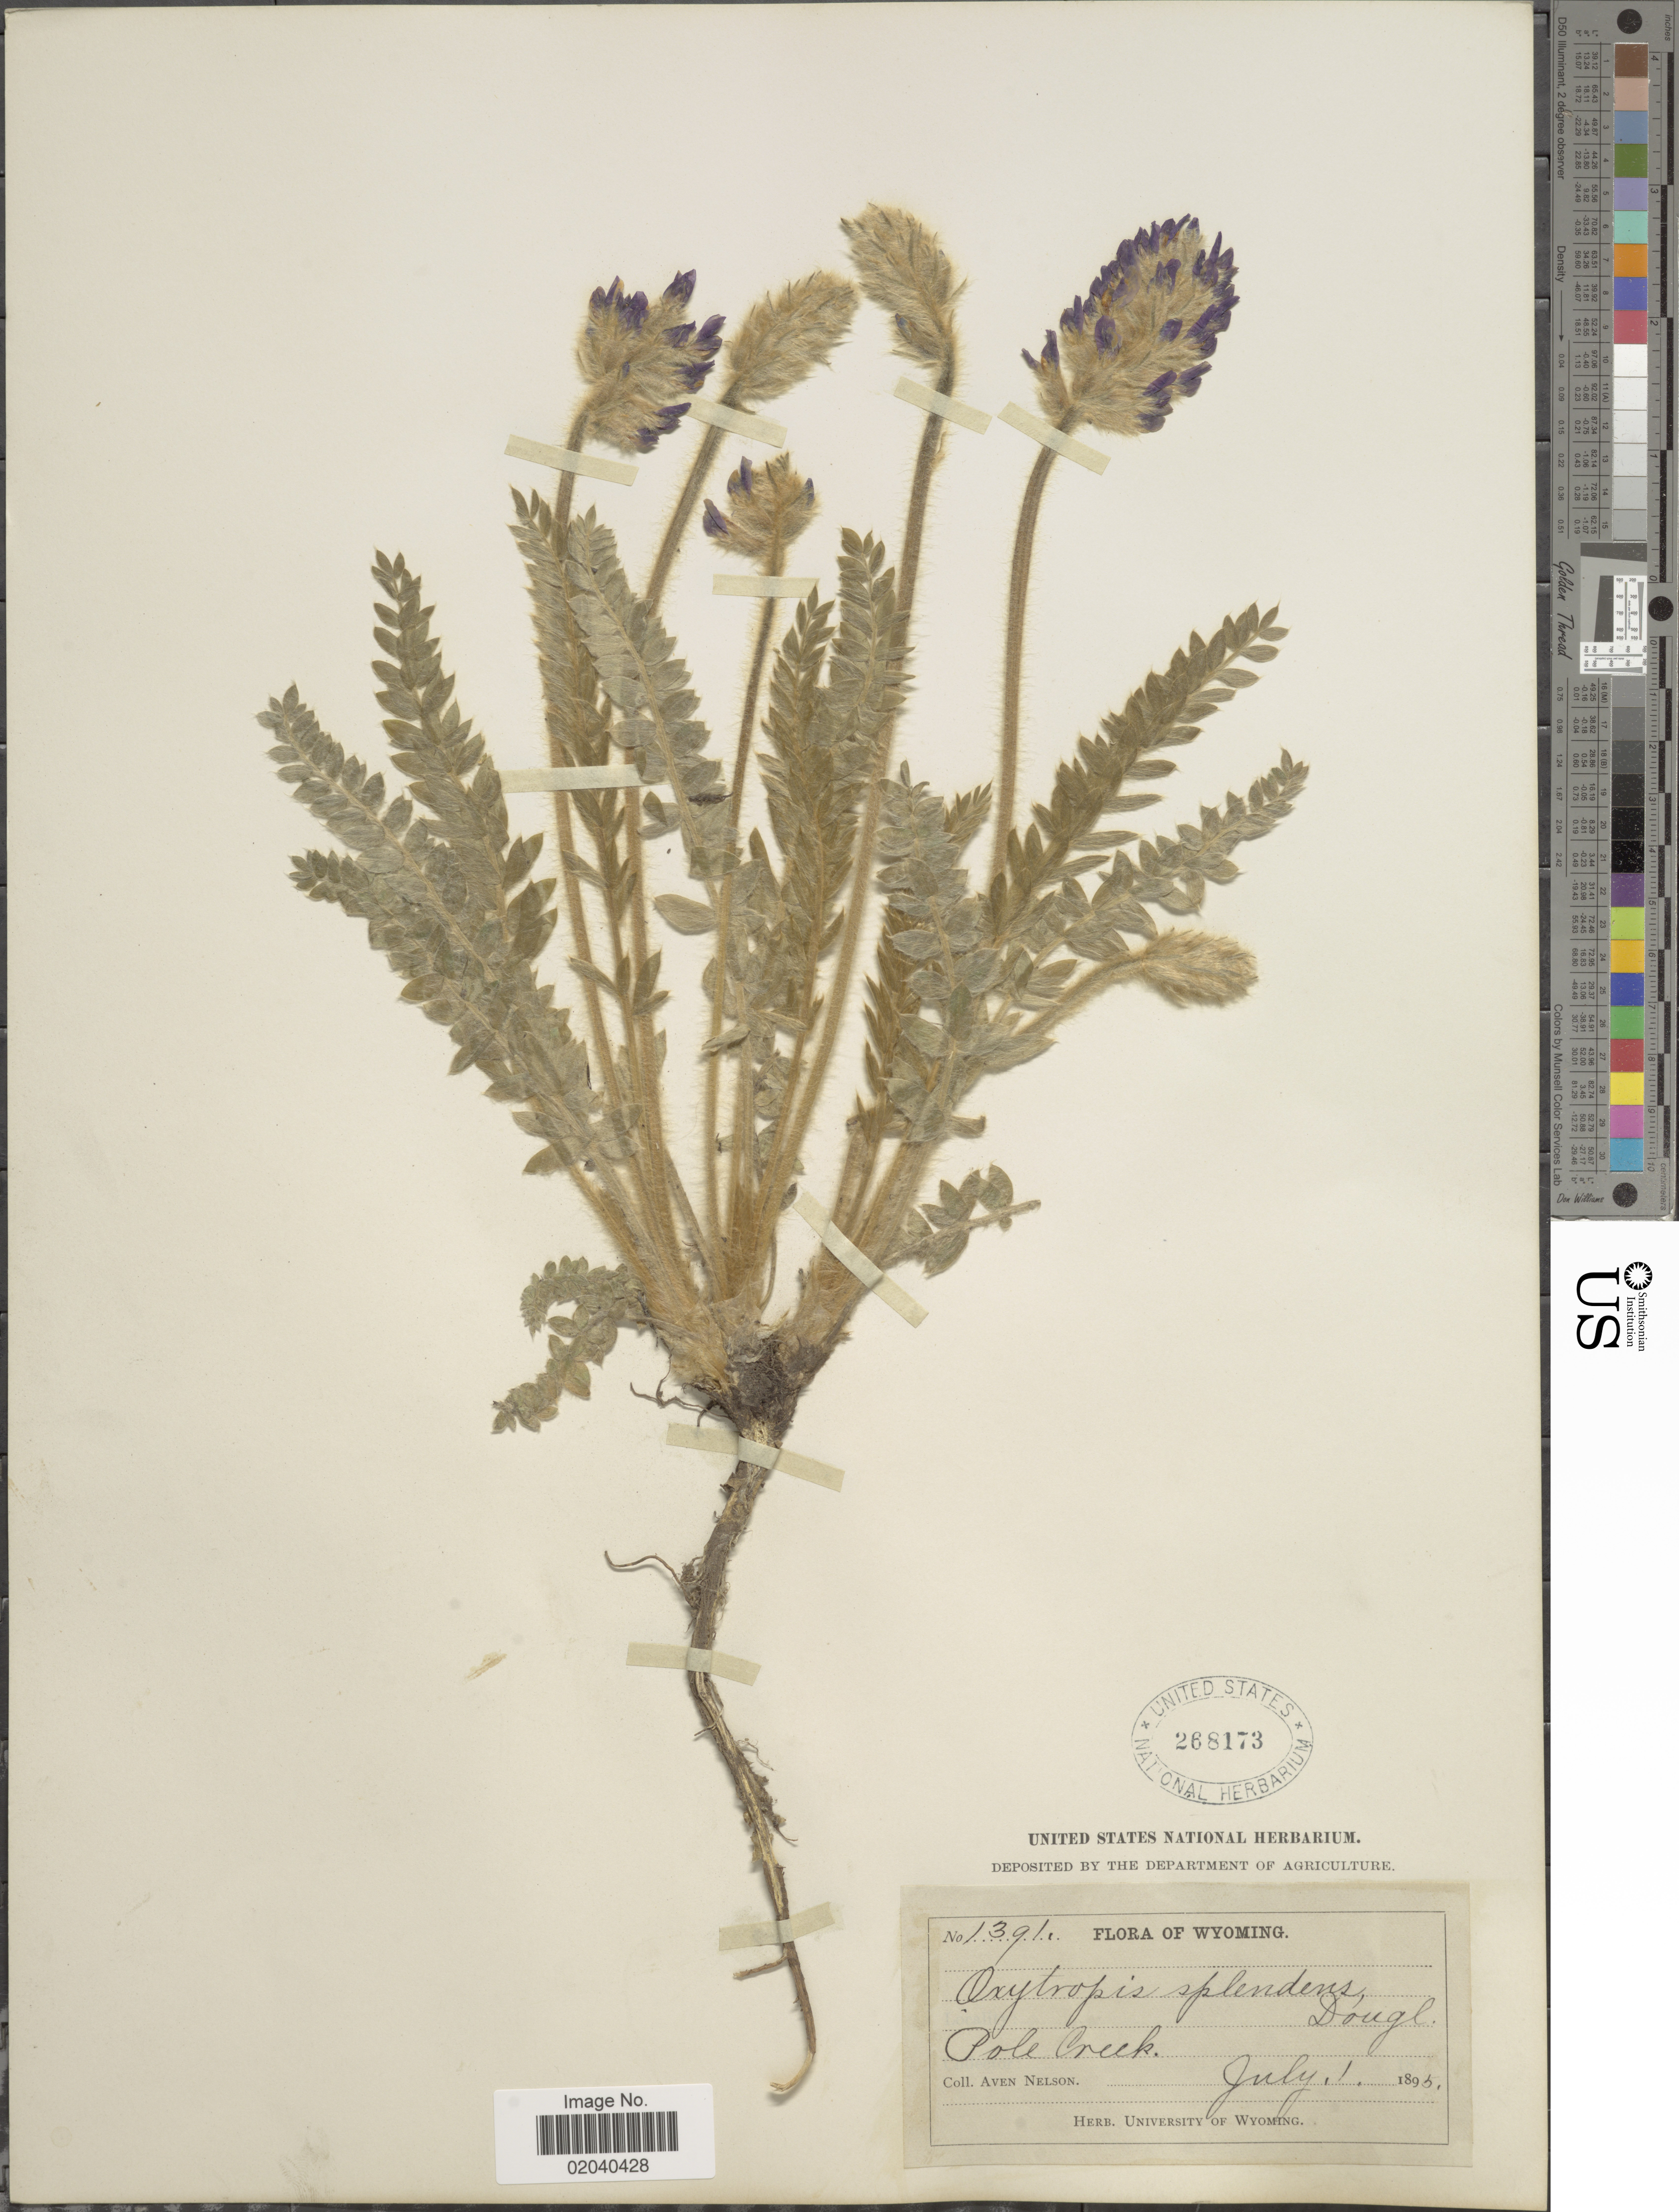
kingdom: Plantae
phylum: Tracheophyta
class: Magnoliopsida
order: Fabales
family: Fabaceae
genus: Oxytropis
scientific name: Oxytropis splendens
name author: Douglas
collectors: A. Nelson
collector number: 1391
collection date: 1895-07-01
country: United States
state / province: Wyoming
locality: Pole Creek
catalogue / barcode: US 268173